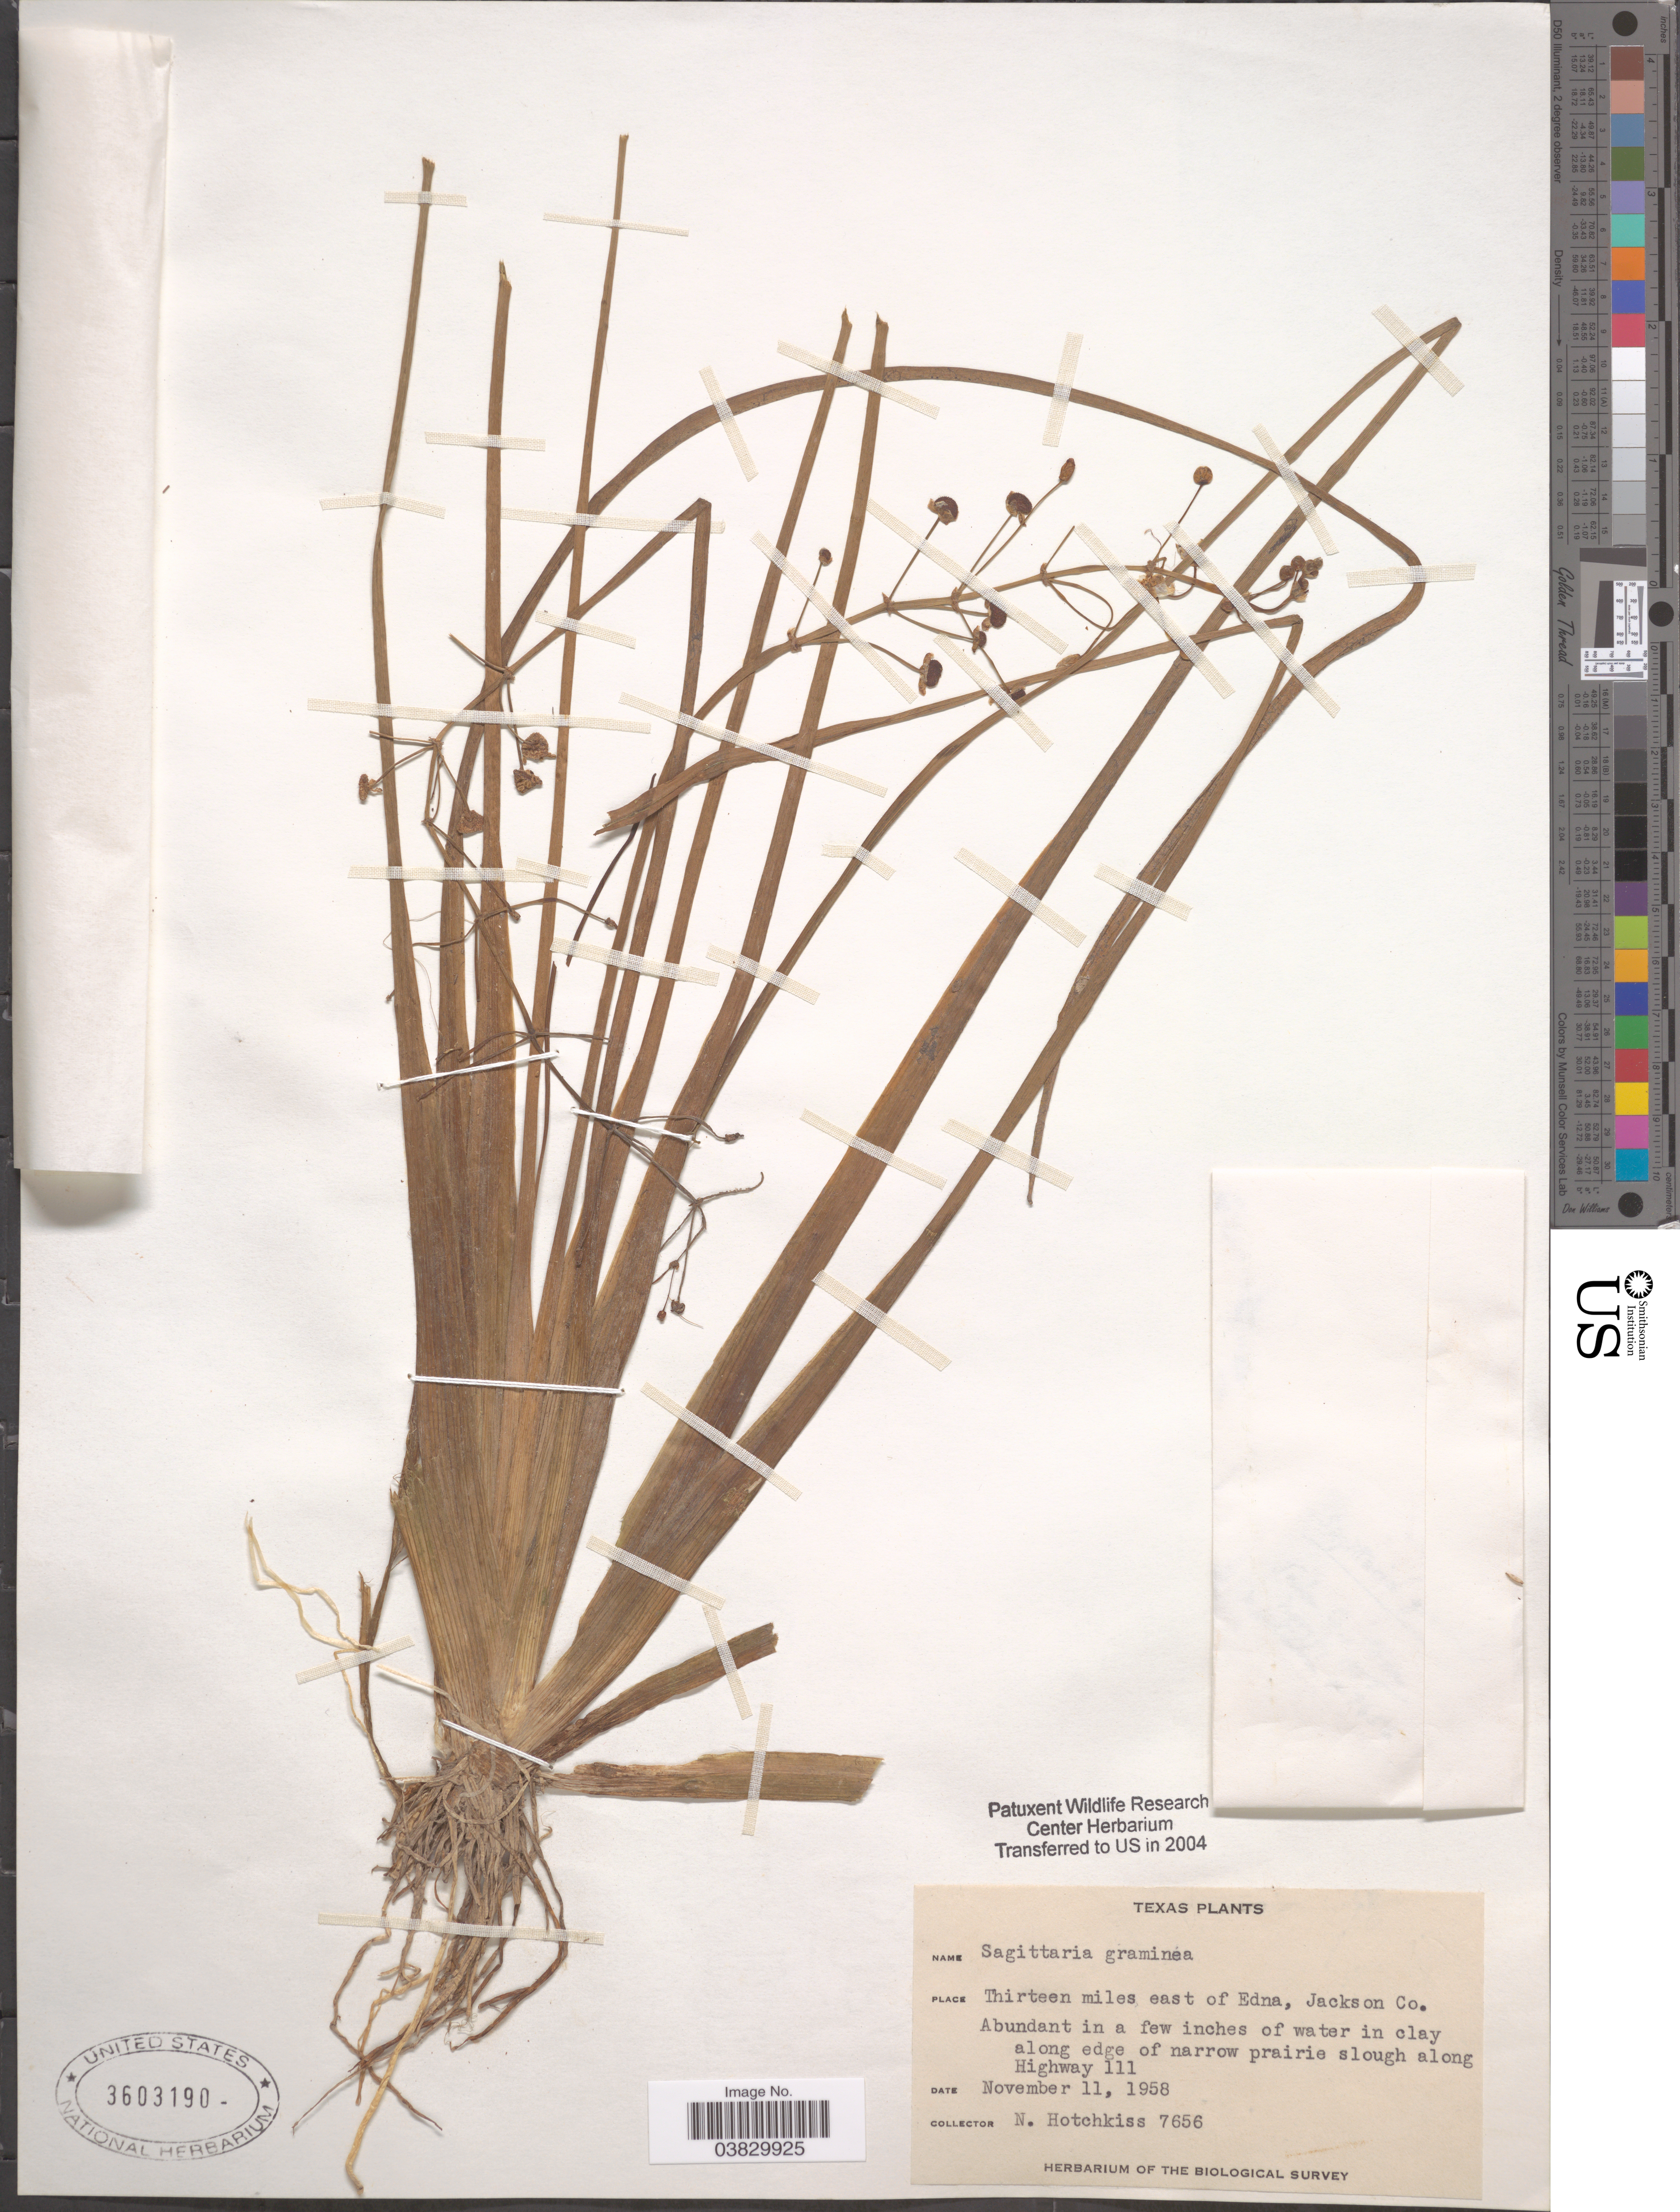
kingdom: Plantae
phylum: Tracheophyta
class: Liliopsida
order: Alismatales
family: Alismataceae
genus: Sagittaria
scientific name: Sagittaria graminea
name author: Michx.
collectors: N. Hotchkiss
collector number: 7656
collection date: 1958-11-11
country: United States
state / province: Texas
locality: Thirteen miles east of Edna, Jackson Co. Abundant in a few inches of water in clay along edge of narrow prairie slough along Highway 111.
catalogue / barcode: US 3603190